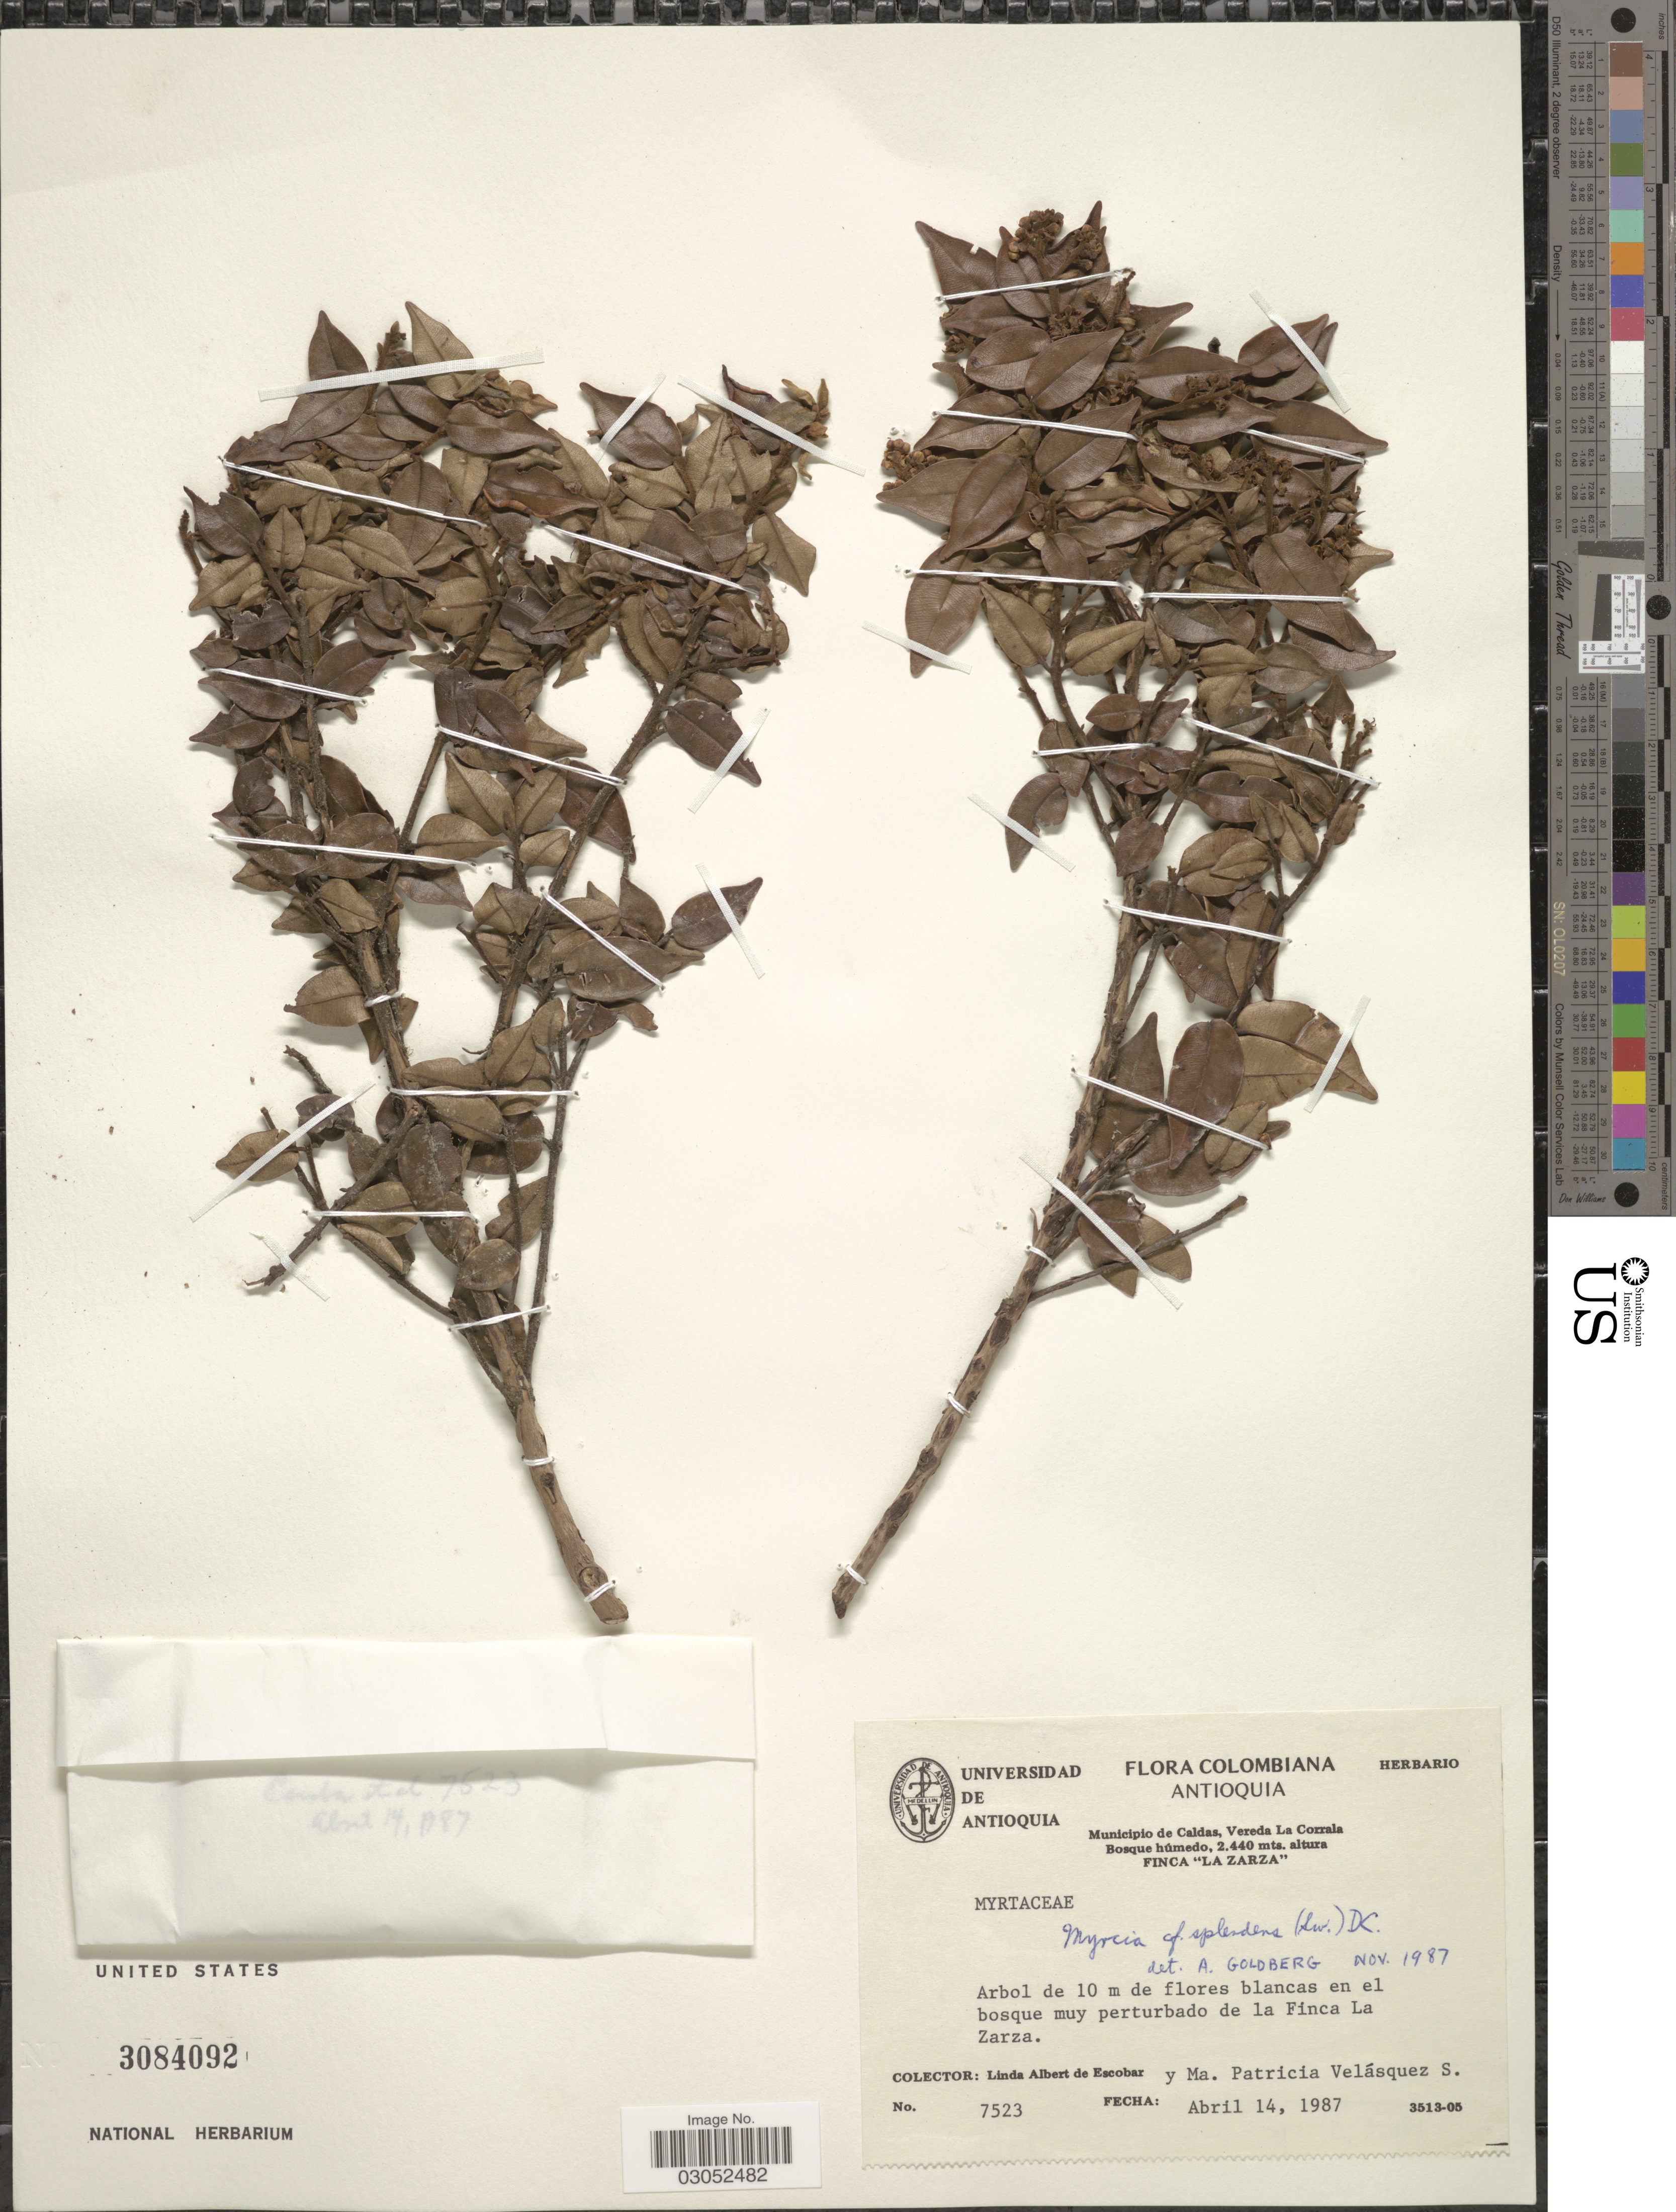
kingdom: Plantae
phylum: Tracheophyta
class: Magnoliopsida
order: Myrtales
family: Myrtaceae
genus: Myrcia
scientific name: Myrcia splendens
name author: (Sw.) DC.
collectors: L. K. de Escobar & P. Velasquez S.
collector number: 7523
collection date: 1987-04-14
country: Colombia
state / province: Antioquia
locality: Bosque muy perturbado de la Finca La Zarza.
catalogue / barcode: US 3084092